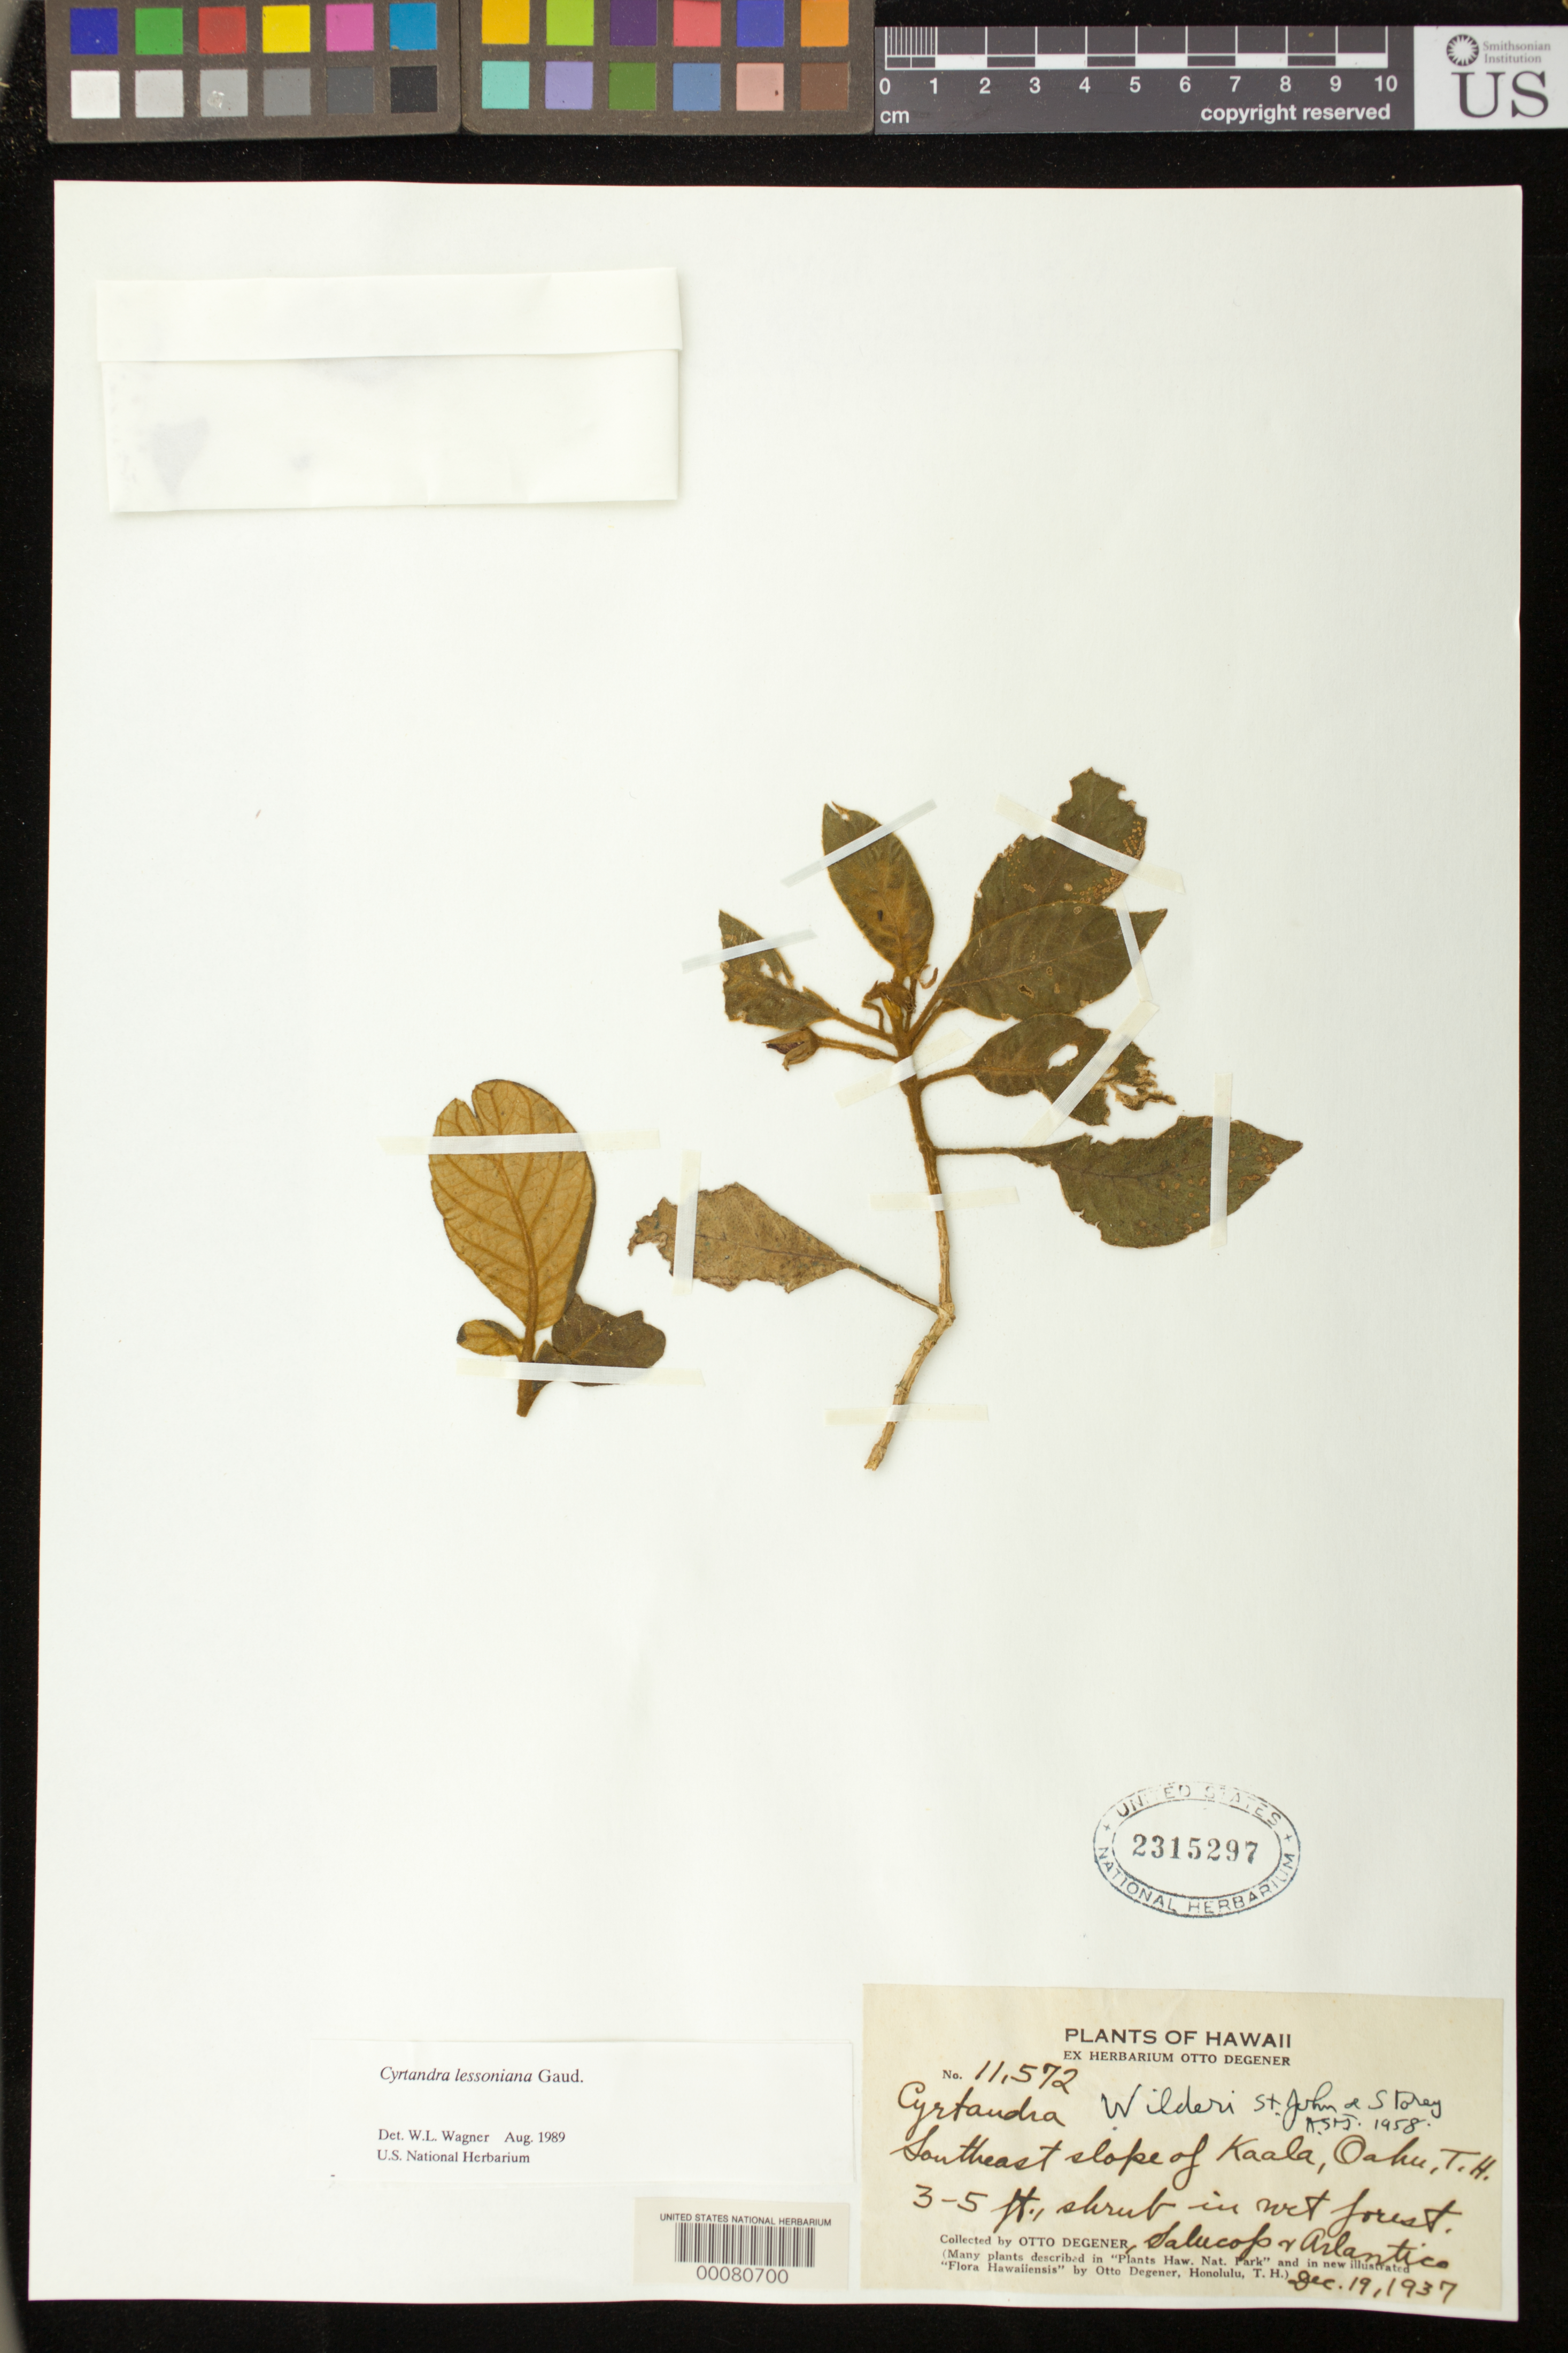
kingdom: Plantae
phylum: Tracheophyta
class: Magnoliopsida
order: Lamiales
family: Gesneriaceae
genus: Cyrtandra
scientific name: Cyrtandra lessoniana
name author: Gaudich.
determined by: St. John, H.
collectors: O. Degener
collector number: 11572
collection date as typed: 19 Dec 1937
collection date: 1937-12-19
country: United States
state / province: Hawaii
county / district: Honolulu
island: Oahu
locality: SE slope of Kaala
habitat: In wet forest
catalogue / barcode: US 2315297